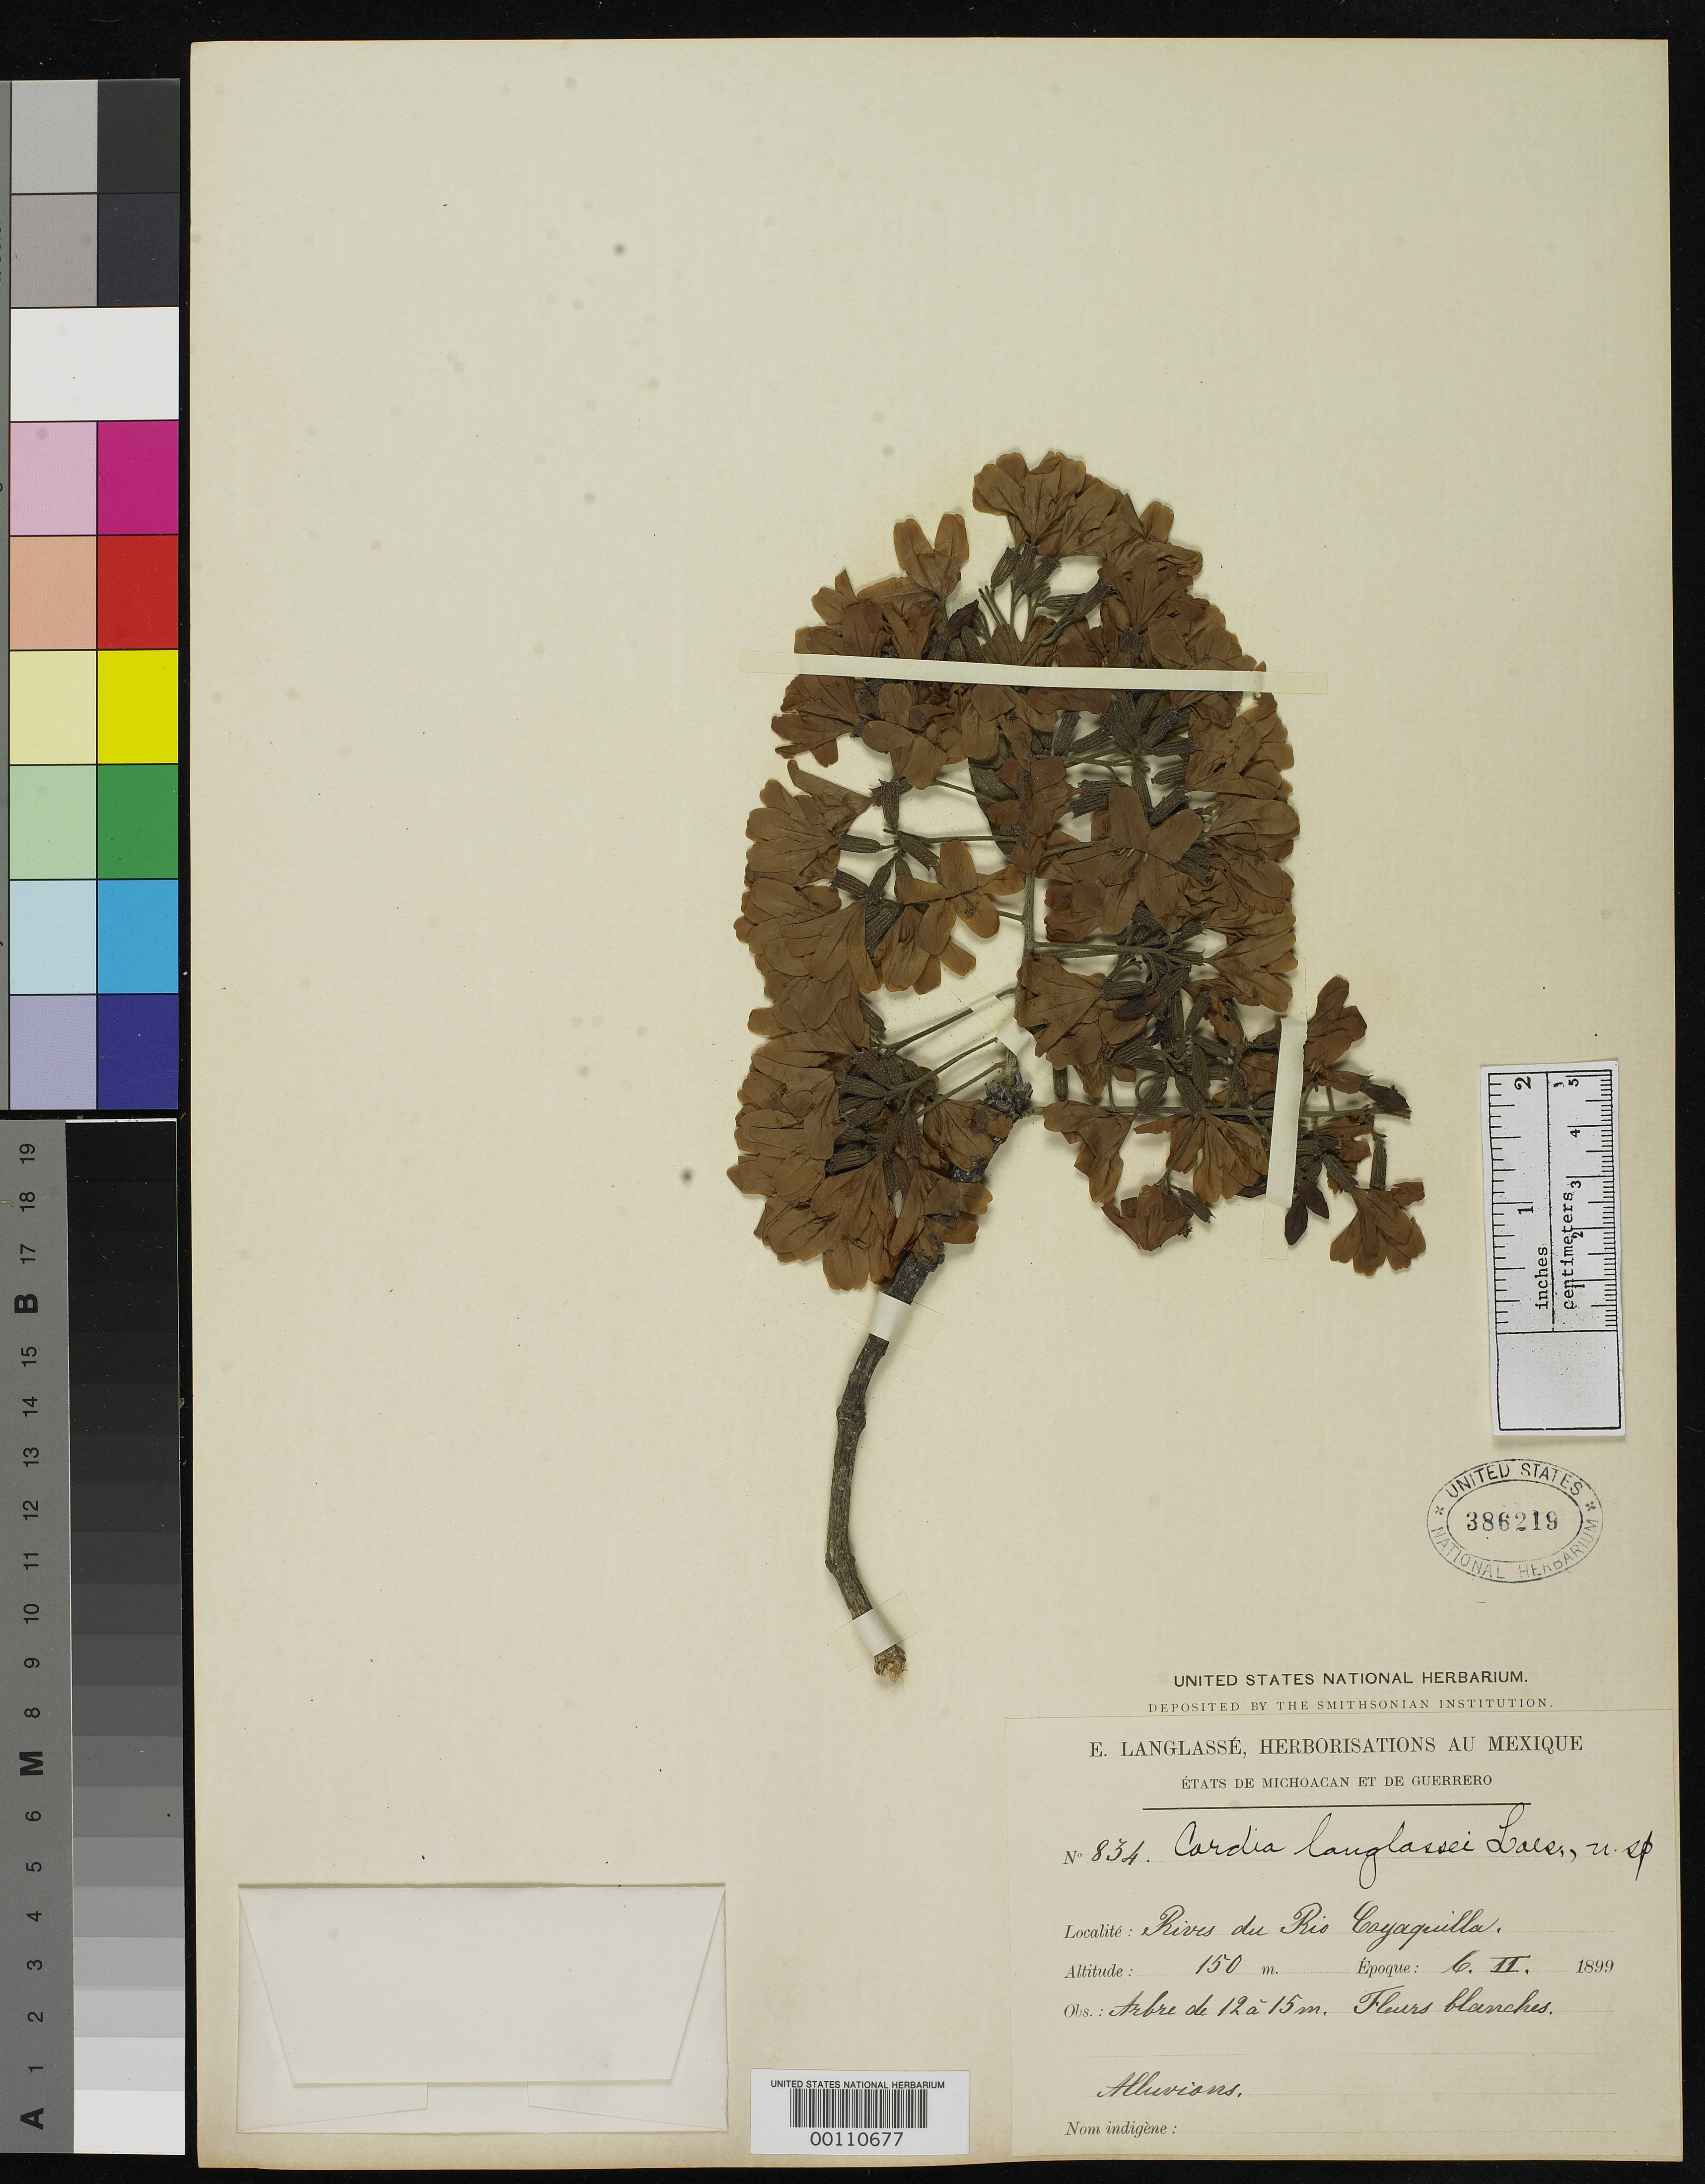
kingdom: Plantae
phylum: Tracheophyta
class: Magnoliopsida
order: Boraginales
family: Cordiaceae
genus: Cordia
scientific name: Cordia langlassei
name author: Loes.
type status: Type Collection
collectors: E. Langlassé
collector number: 834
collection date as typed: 02 Jan 1915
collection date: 1915-01-02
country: Mexico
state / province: Guerrero / Michoacán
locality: Rio Coyaguilla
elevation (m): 150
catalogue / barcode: US 386219